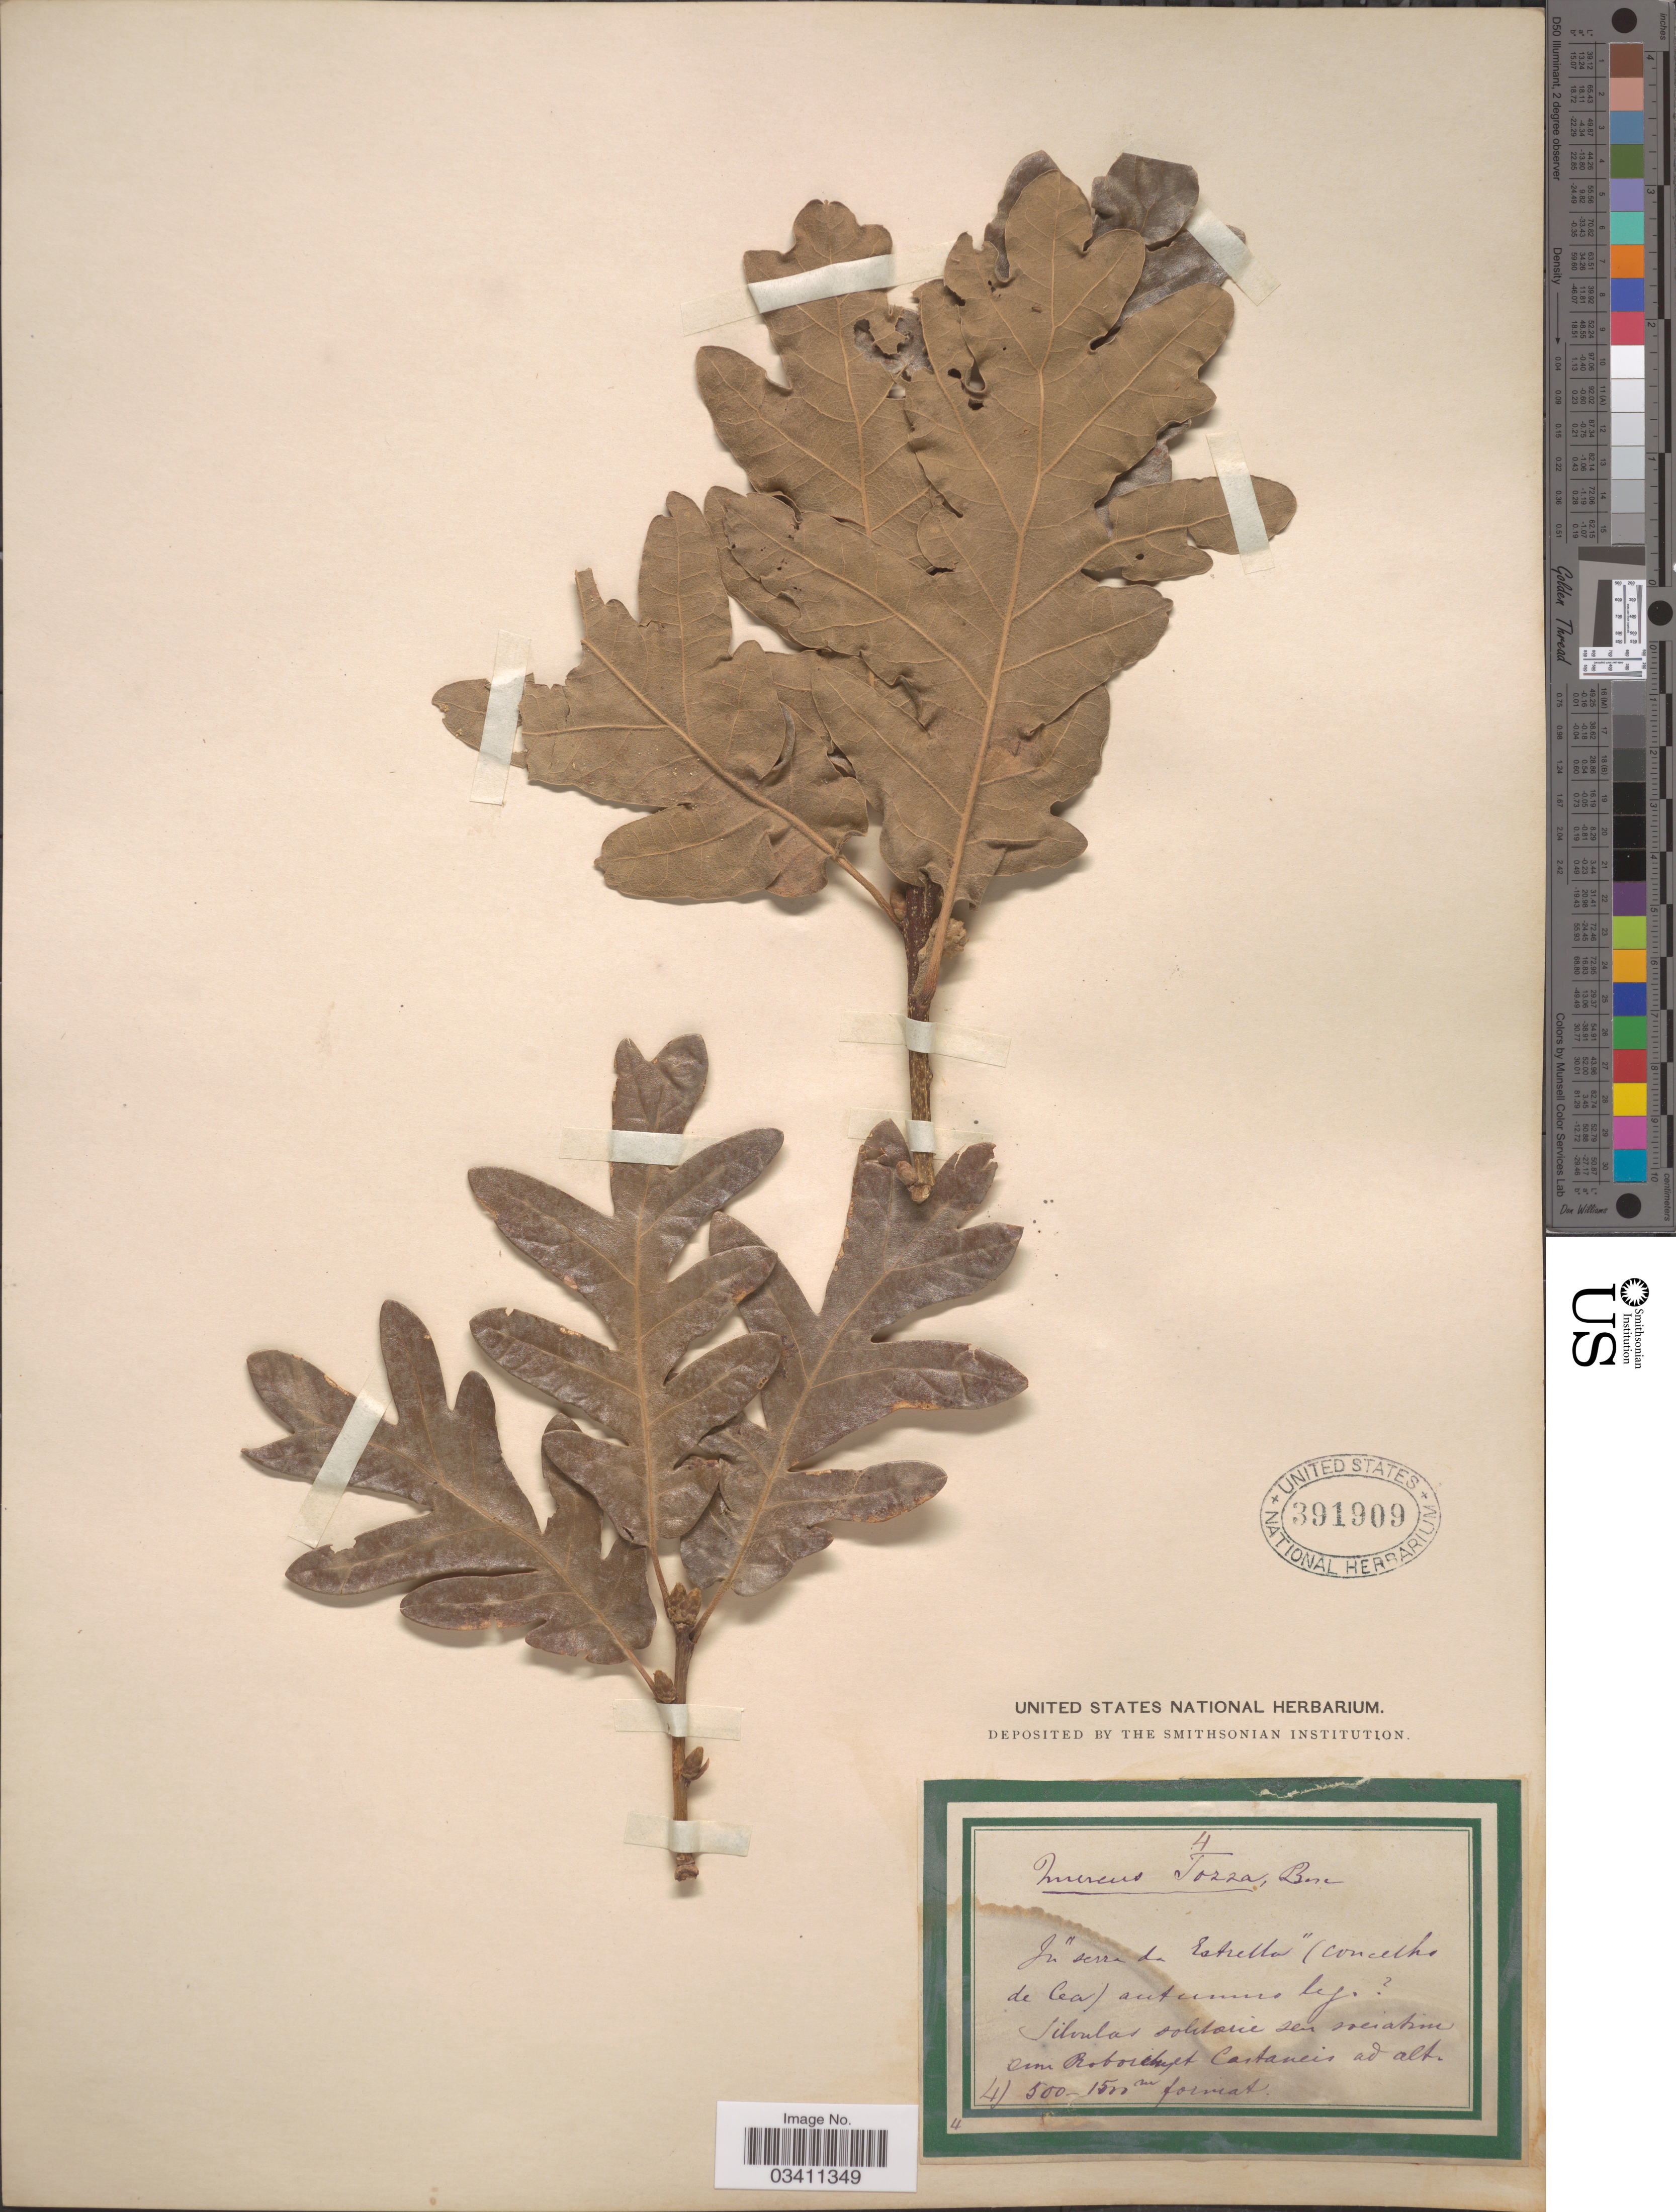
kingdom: Plantae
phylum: Tracheophyta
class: Magnoliopsida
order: Fagales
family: Fagaceae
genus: Quercus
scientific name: Quercus toza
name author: Bastard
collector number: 4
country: Portugal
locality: In "serra de Estrella" (concelho de Cea) autumno. Silvulas solitarie sen iveiatun eim Roboreky Castaneis. [interpreted]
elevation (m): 500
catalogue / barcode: US 391909